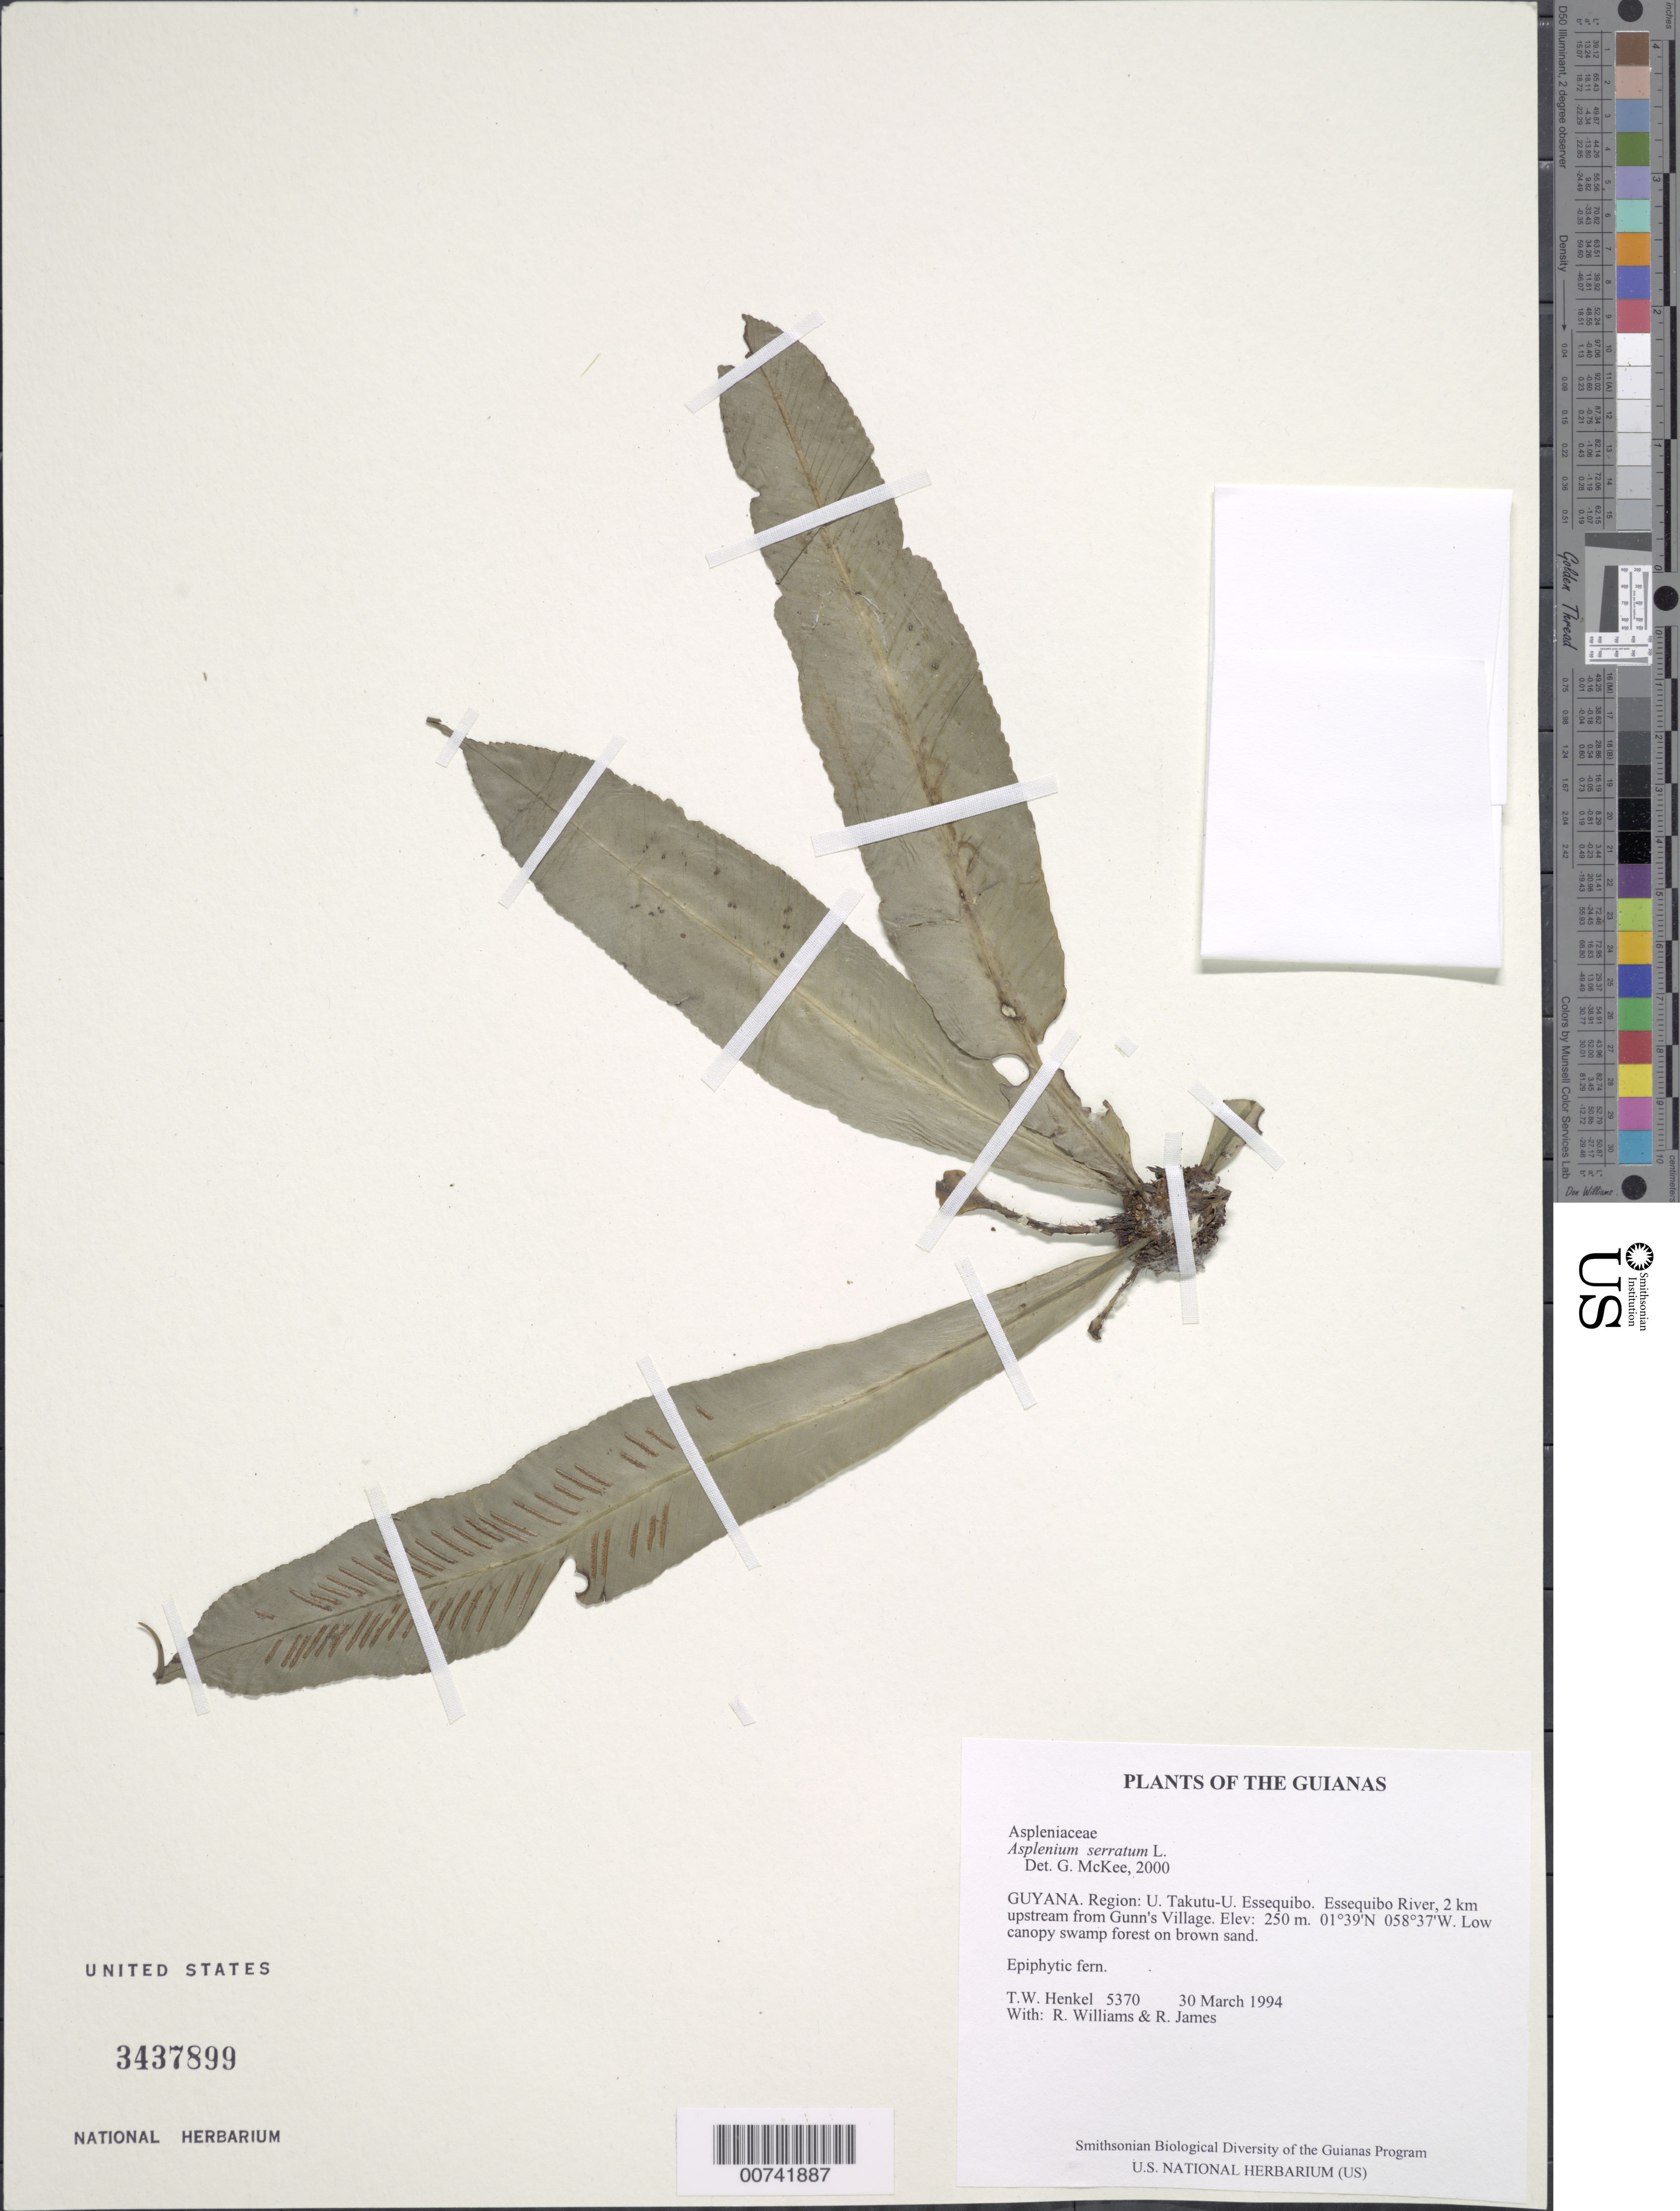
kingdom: Plantae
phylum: Tracheophyta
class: Polypodiopsida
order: Polypodiales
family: Aspleniaceae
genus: Asplenium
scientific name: Asplenium serratum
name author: L.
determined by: McKee, G. S., (US), NMNH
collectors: T. Henkel, R. Williams & R. James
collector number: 5370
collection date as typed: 30 March 1994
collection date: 1994-03-30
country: Guyana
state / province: U. Takutu-U. Essequibo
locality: Essequibo River, 2 km upstream from Gunn's Village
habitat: Low canopy swamp forest on brown sand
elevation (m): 250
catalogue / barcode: US 3437899